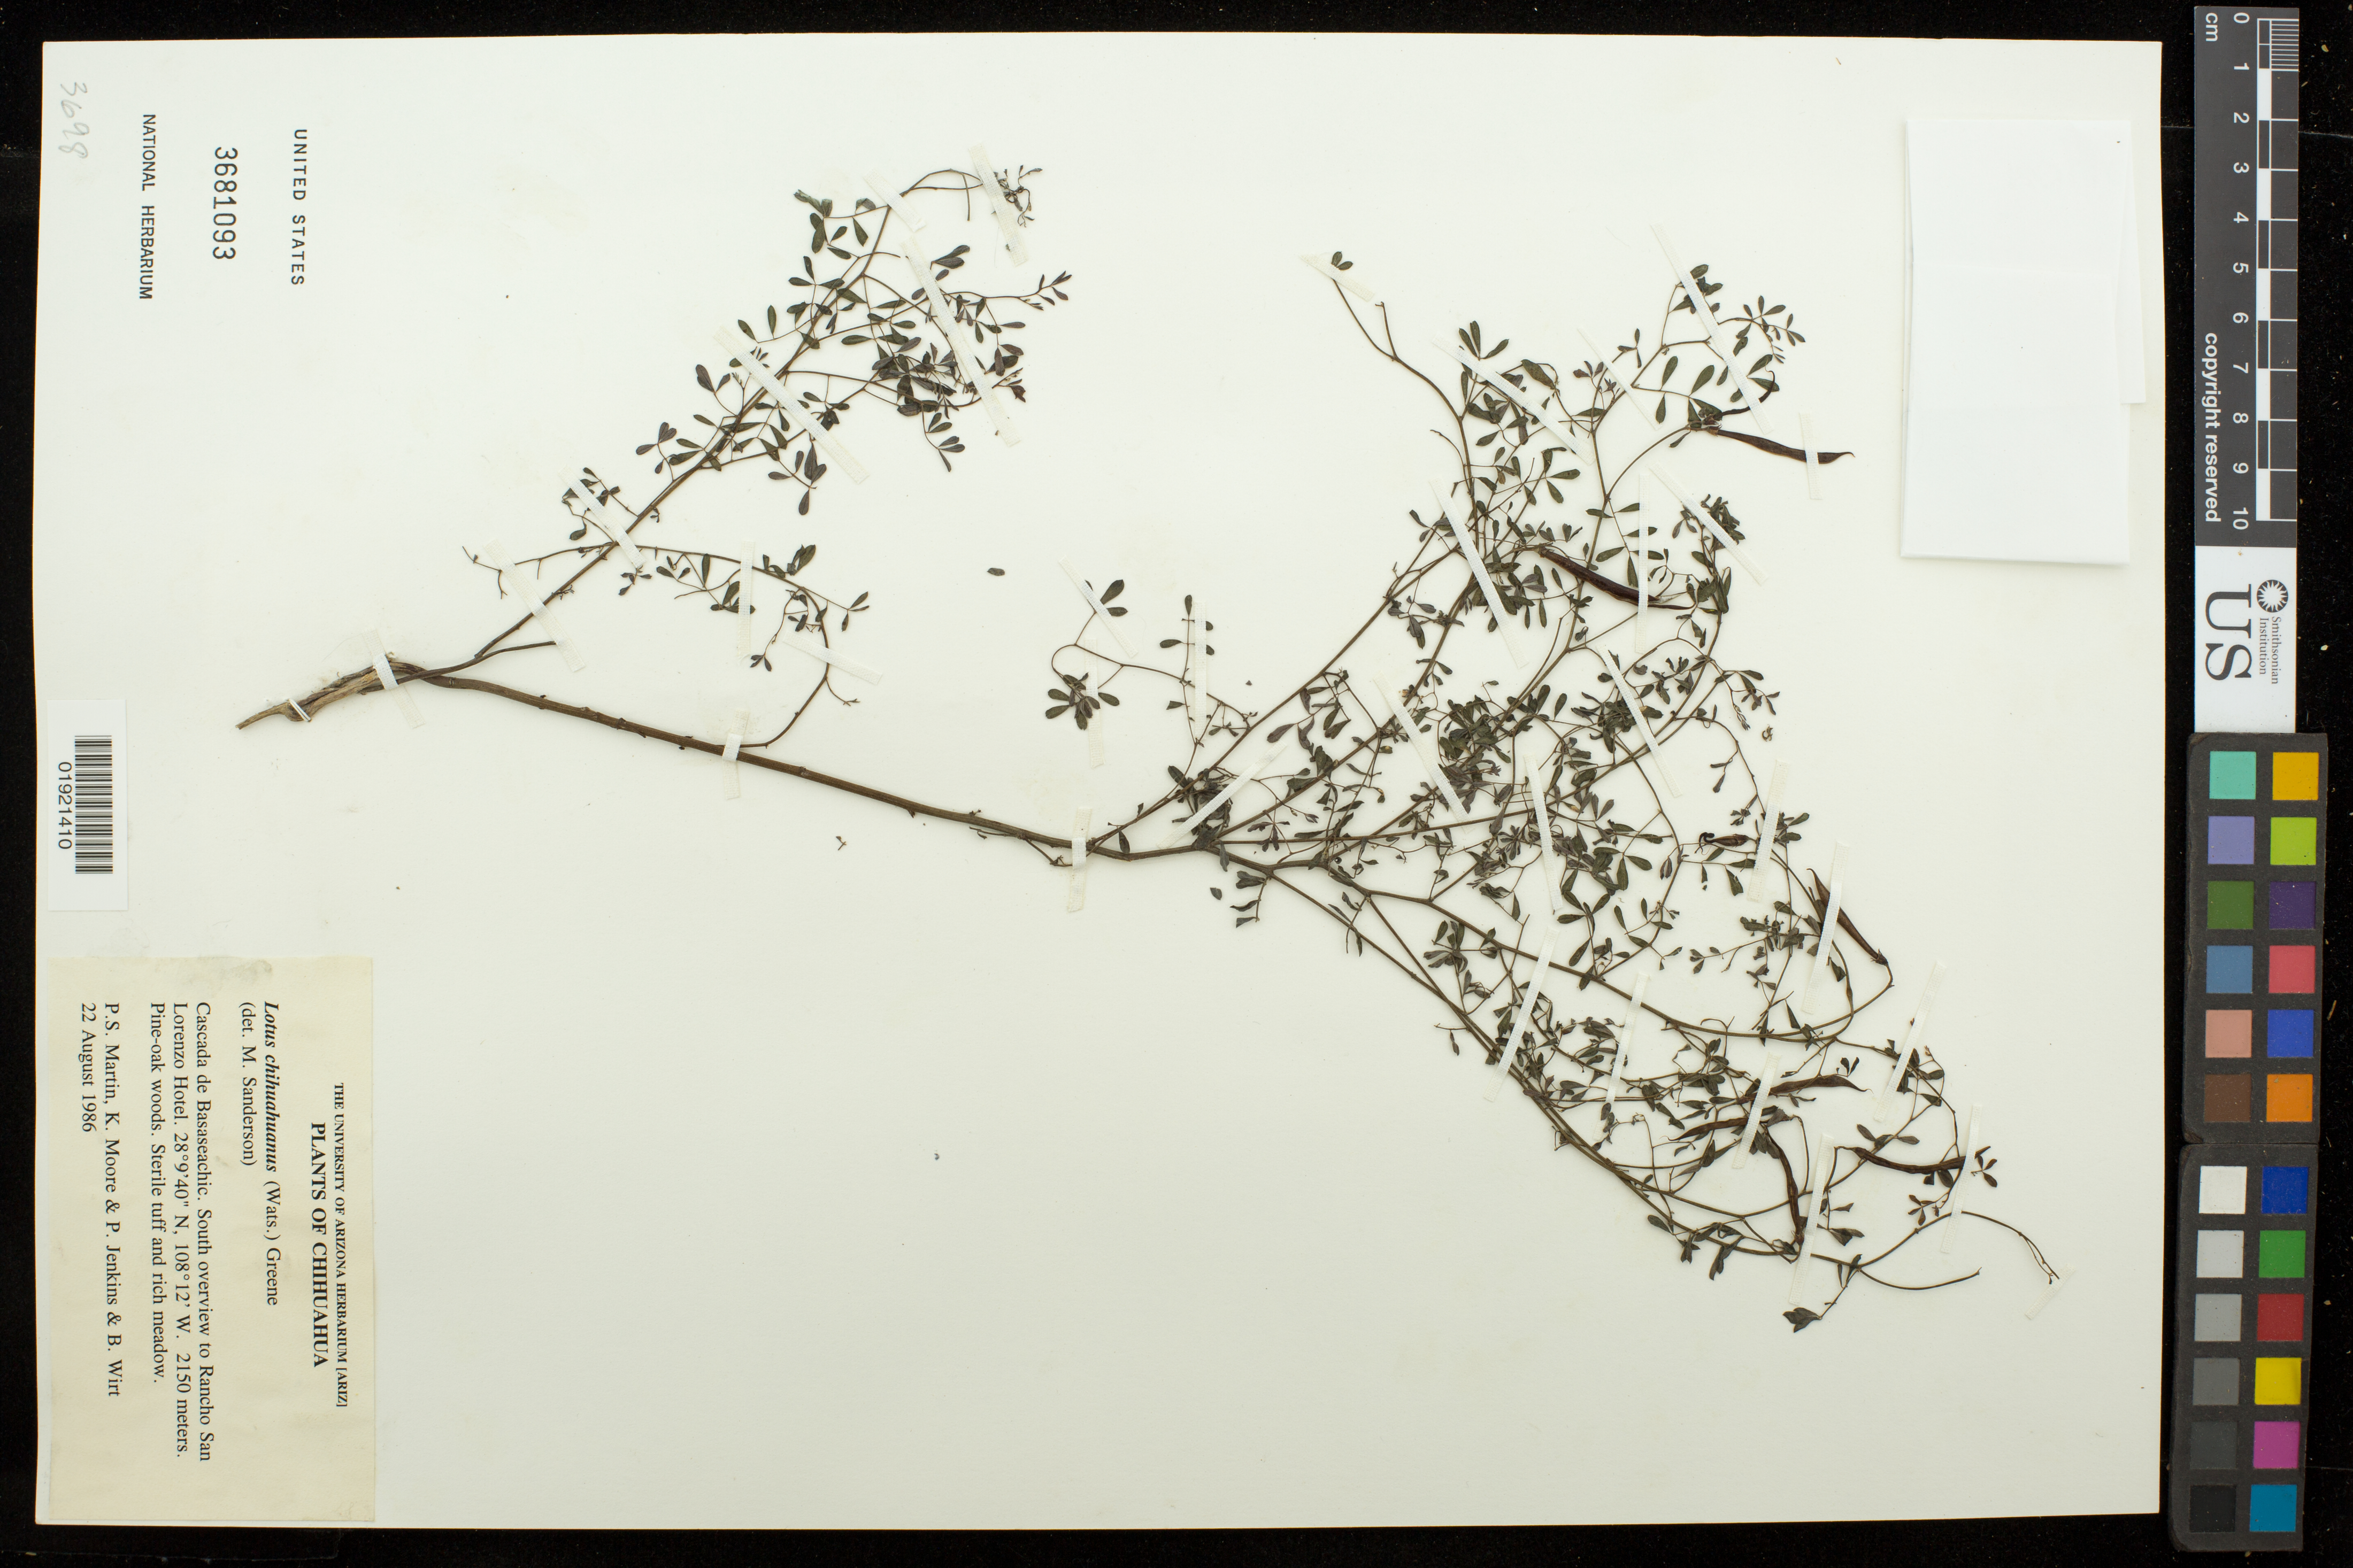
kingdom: Plantae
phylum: Tracheophyta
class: Magnoliopsida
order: Fabales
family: Fabaceae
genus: Lotus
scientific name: Lotus chihuahuanus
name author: (S. Watson) Greene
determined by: Sanderson, M.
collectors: P. S. Martin, K. Moore, P. Jenkins & B. Wirt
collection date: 1986-08-22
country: Mexico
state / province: Chihuahua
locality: Cascada de Basaseachic. South overview to Rancho San Lorenzo Hotel.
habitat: Pine-oak woods.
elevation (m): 2150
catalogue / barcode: US 3681093